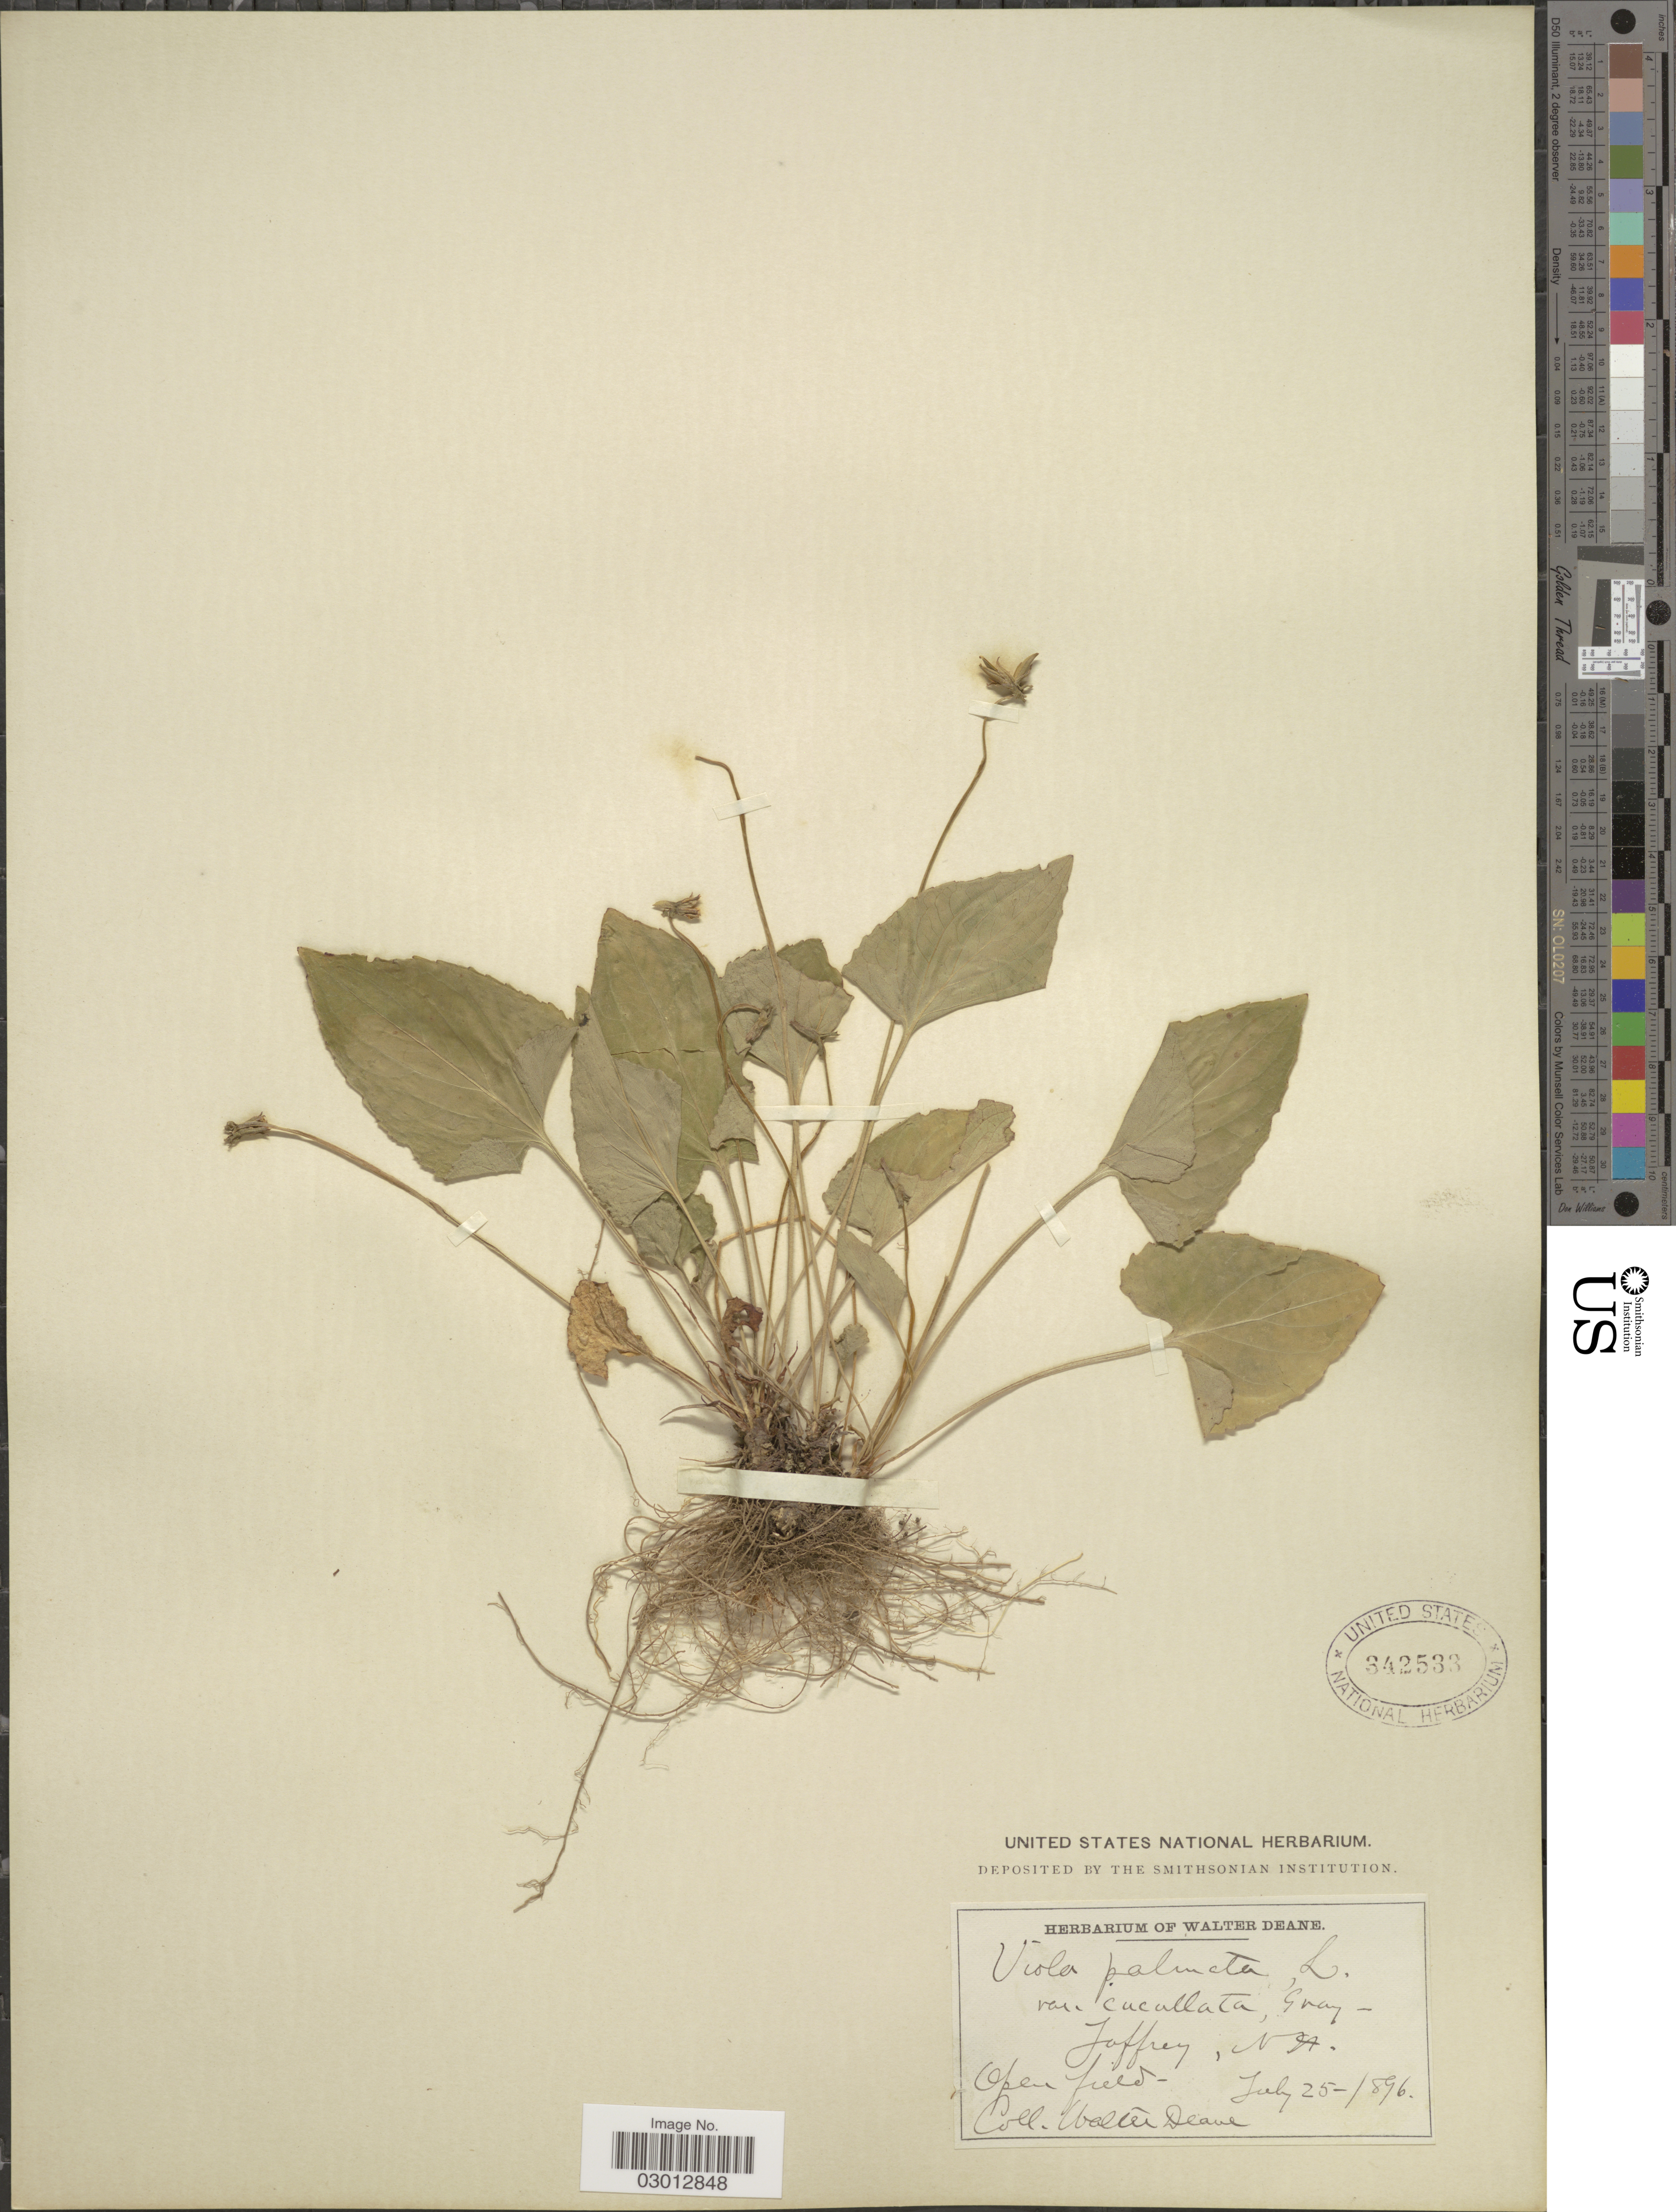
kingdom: Plantae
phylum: Tracheophyta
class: Magnoliopsida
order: Malpighiales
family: Violaceae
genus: Viola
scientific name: Viola papilionacea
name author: Pursh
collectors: W. Deane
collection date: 1896-07-25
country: United States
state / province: North Carolina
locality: Jaffrey, NC.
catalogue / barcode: US 342533